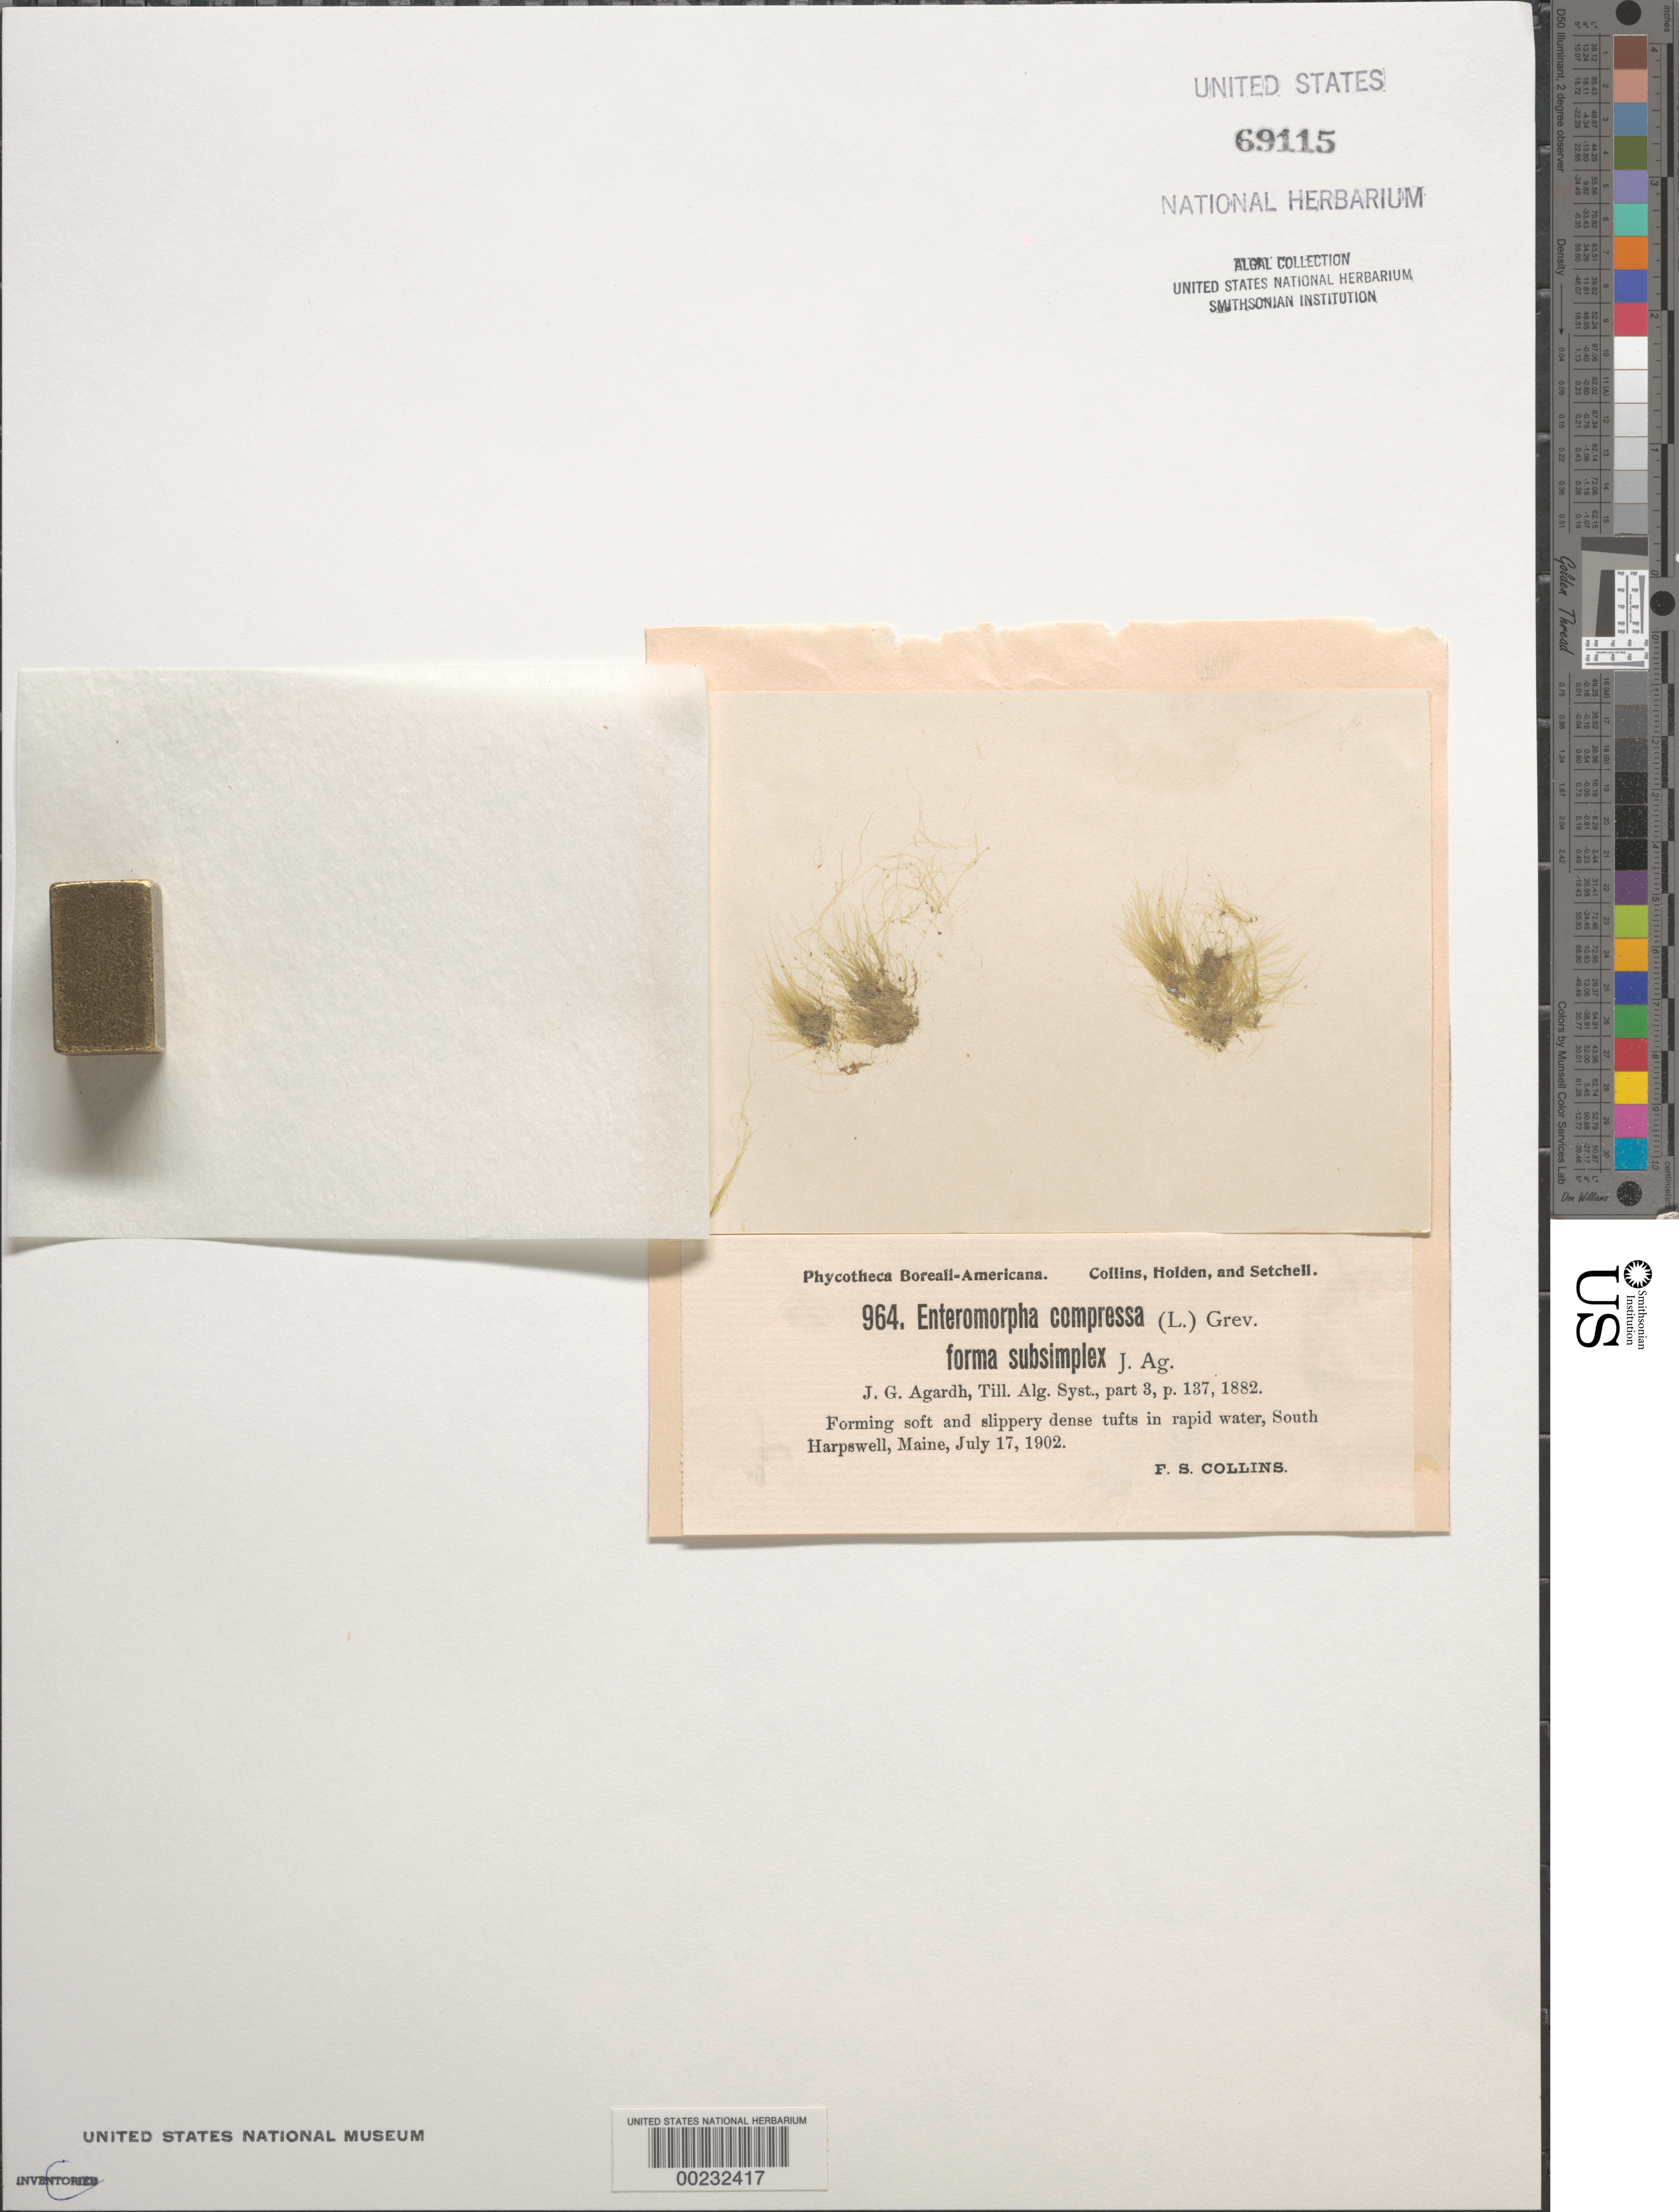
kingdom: Plantae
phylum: Chlorophyta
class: Ulvophyceae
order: Ulvales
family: Ulvaceae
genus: Ulva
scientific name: Ulva compressa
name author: L.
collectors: F. Collins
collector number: PB-A 964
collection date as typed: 17 Jul 1902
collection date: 1902-07-17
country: United States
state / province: Maine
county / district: Cumberland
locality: South Harpswell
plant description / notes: Collins, Holden & Setchell, Phycotheca Boreali-Americana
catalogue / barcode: US 69115